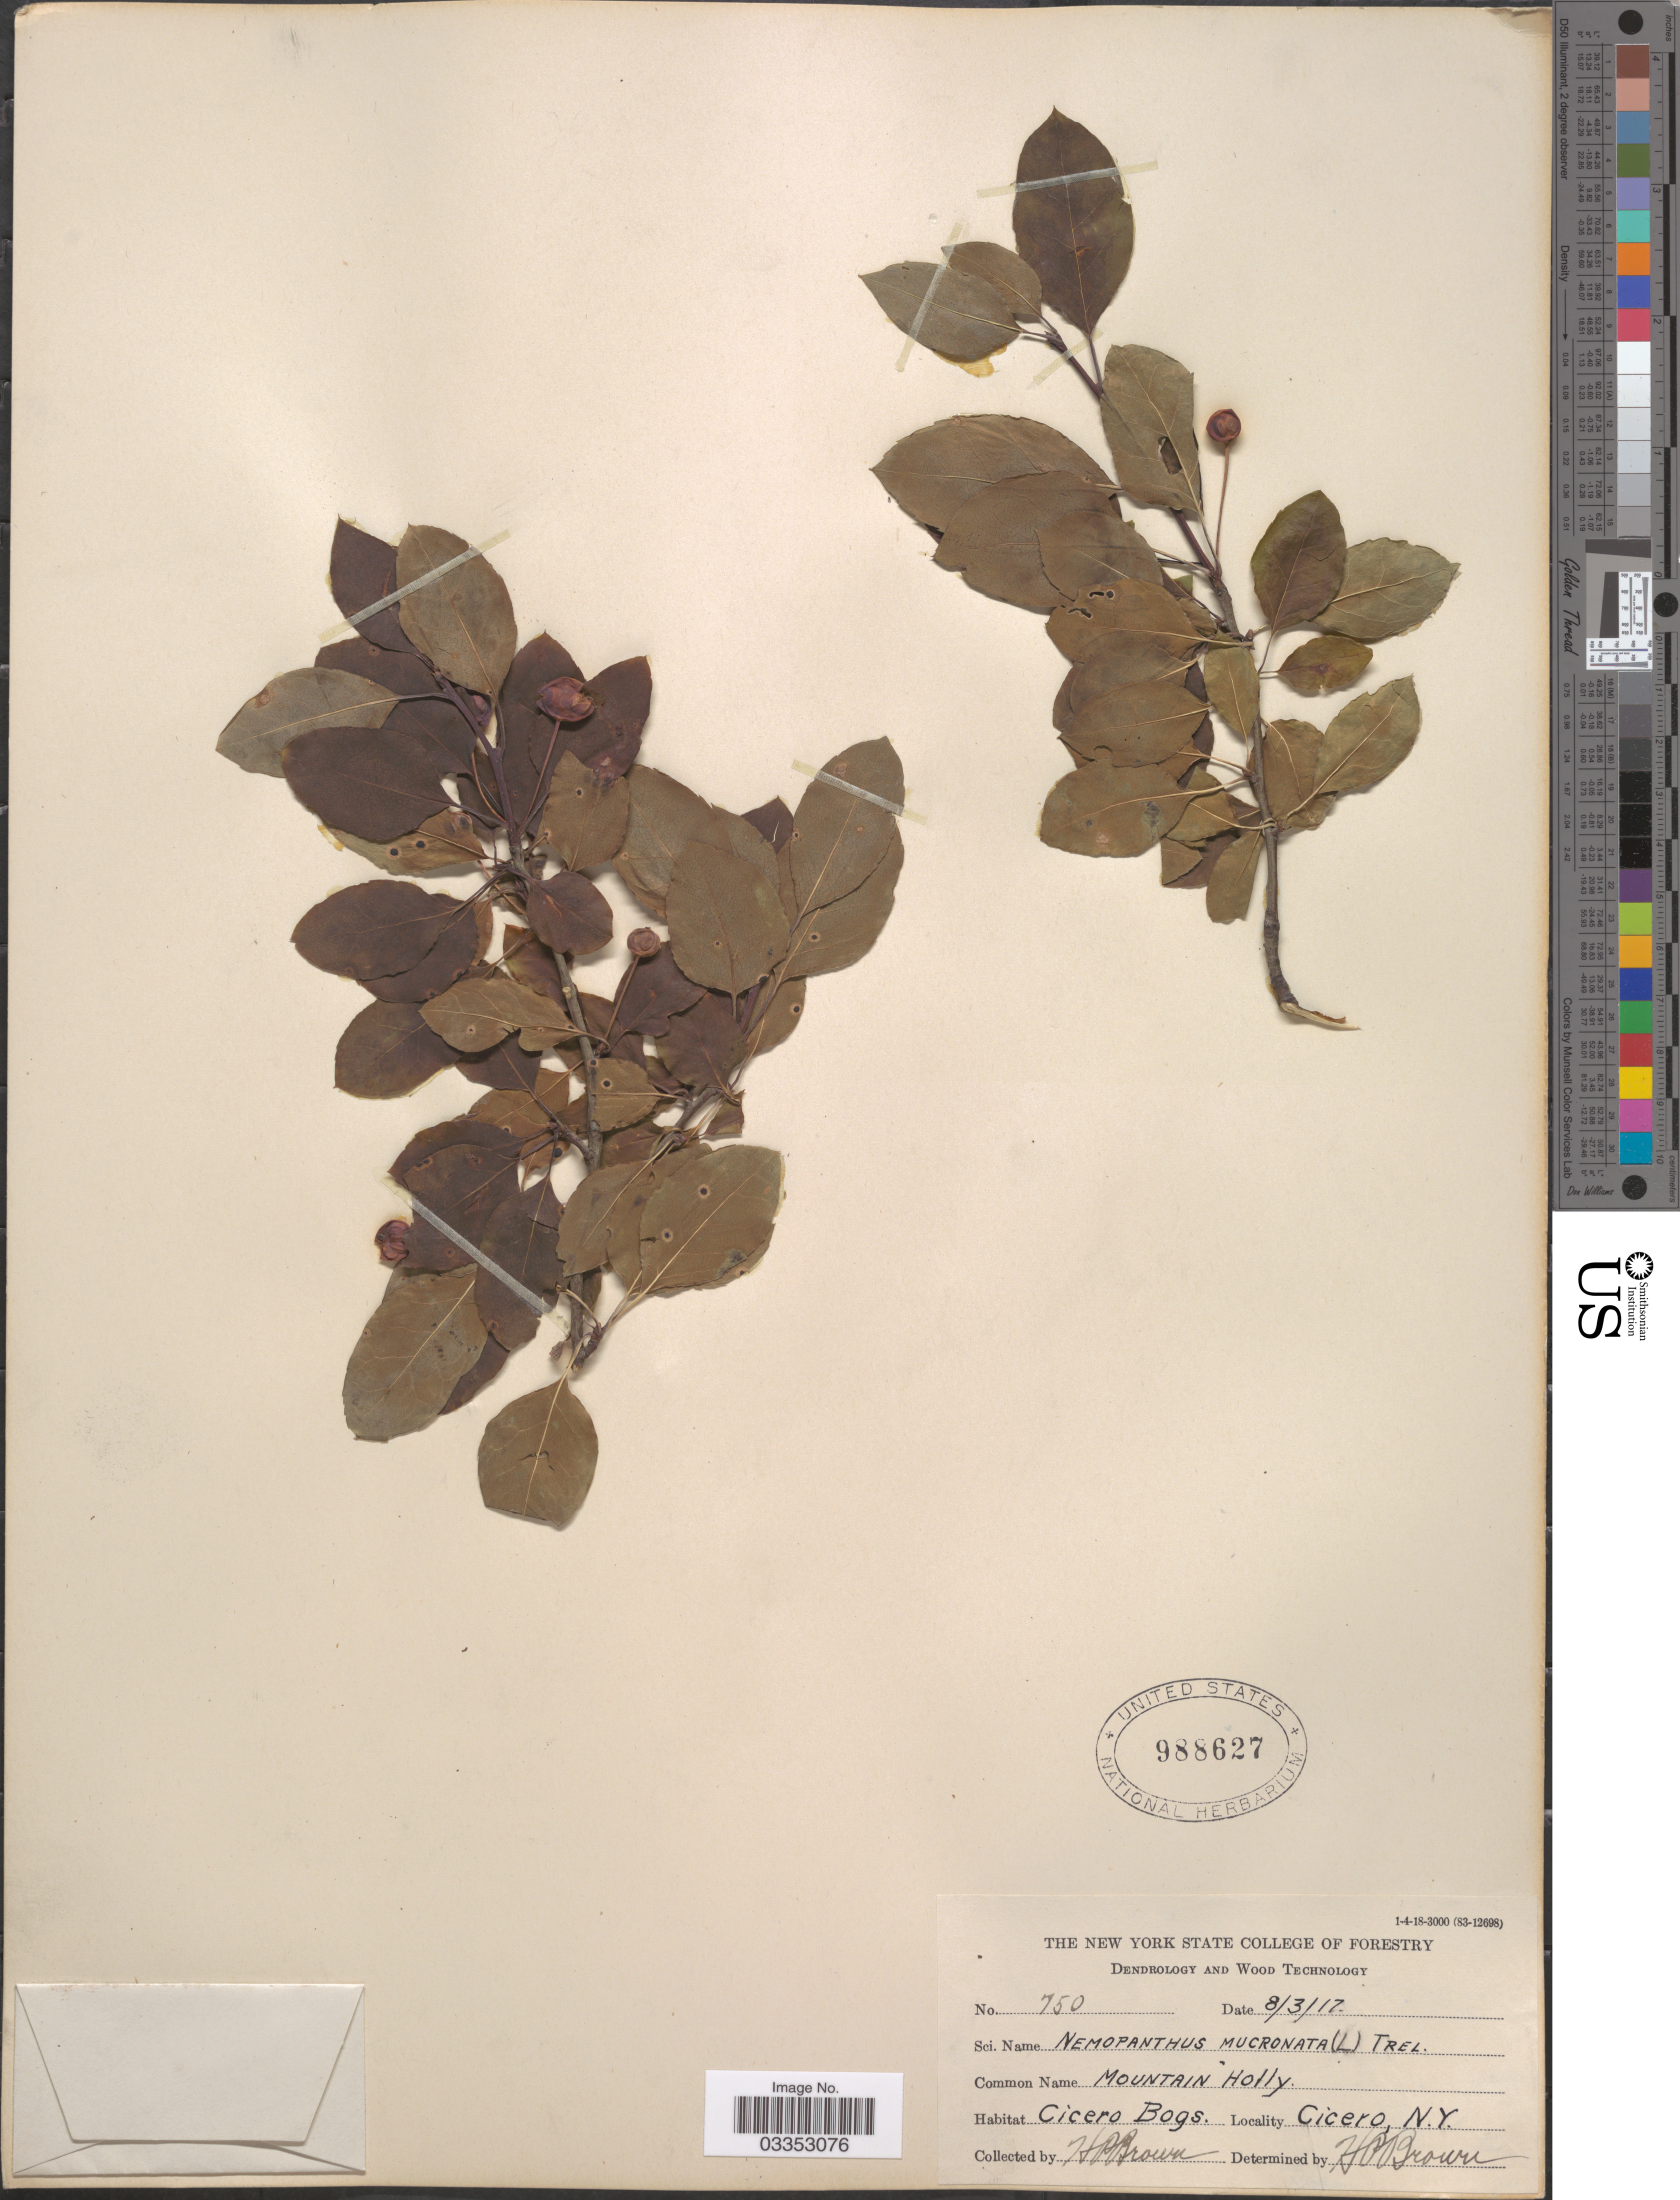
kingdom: Plantae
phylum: Tracheophyta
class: Magnoliopsida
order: Aquifoliales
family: Aquifoliaceae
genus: Nemopanthus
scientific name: Nemopanthus mucronatus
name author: (L.) Trel.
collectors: H. P. Brown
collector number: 750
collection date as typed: Transcribed d/m/y: 3/8/17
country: United States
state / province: New York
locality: Cicero Bogs. Cicero.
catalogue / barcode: US 988627